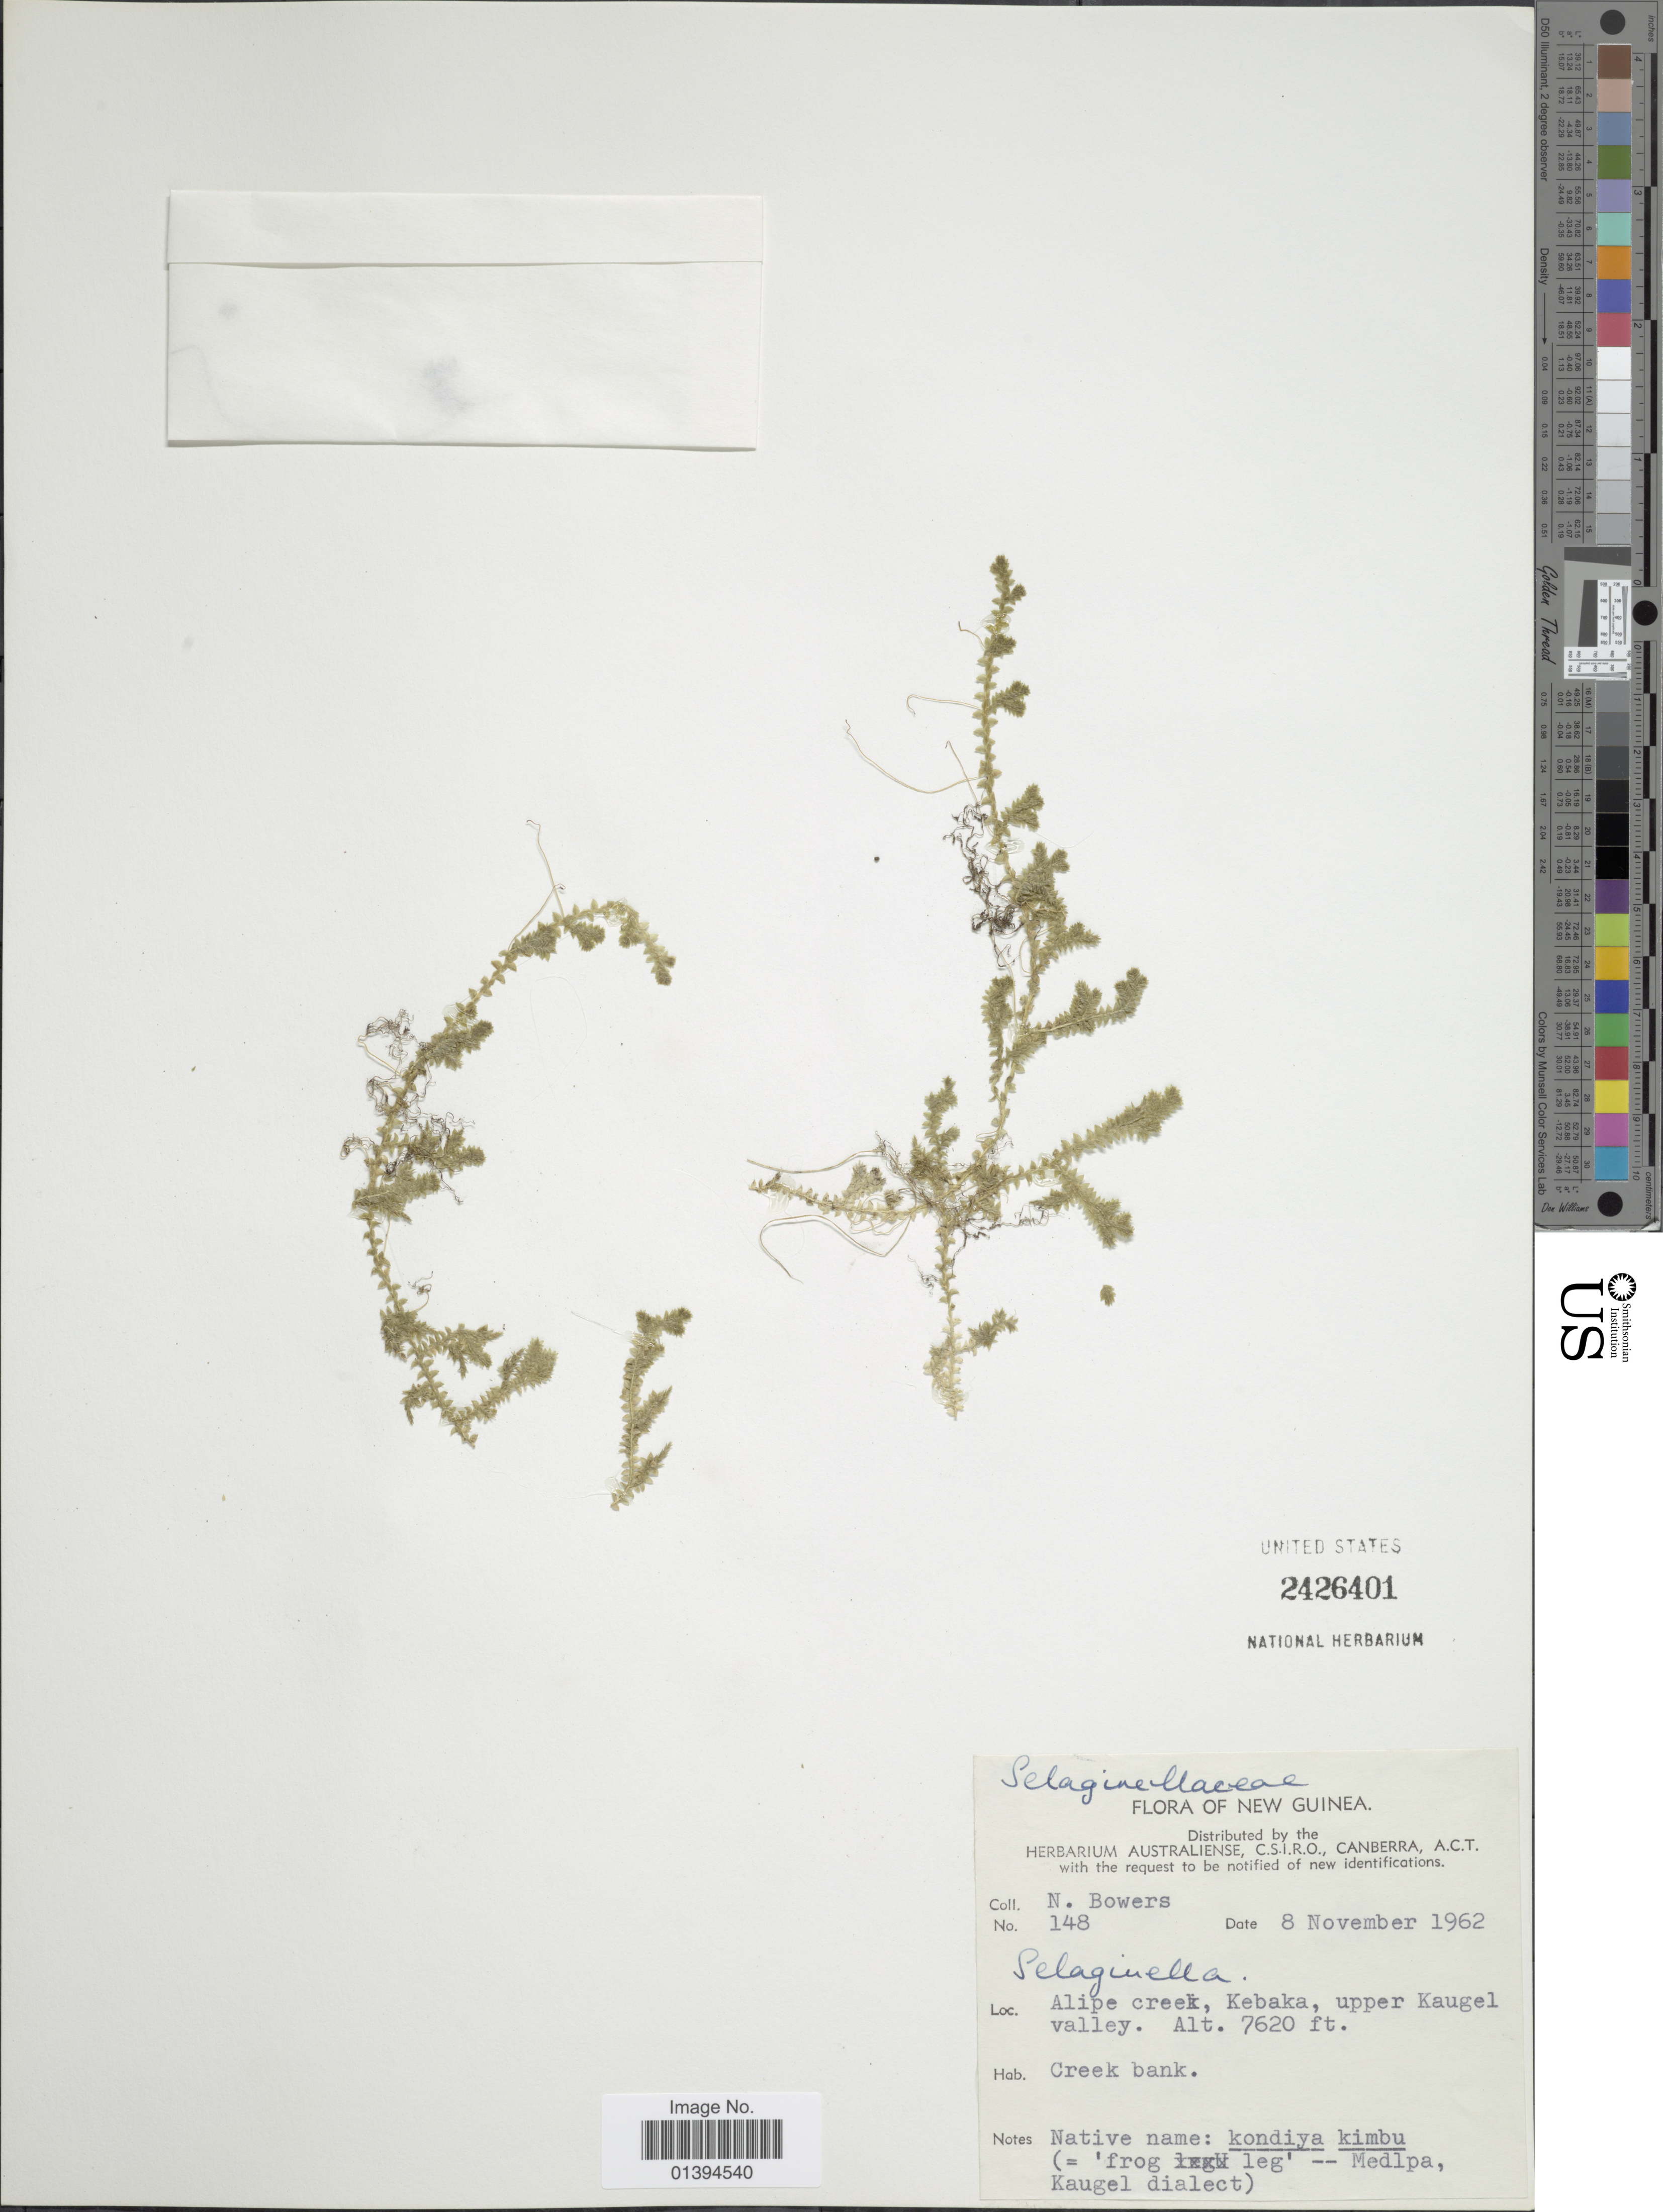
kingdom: Plantae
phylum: Tracheophyta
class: Lycopodiopsida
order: Selaginellales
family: Selaginellaceae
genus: Selaginella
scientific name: Selaginella sp.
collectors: N. Bowers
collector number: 148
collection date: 1962-11-08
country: Papua New Guinea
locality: New Guinea, Alipe Creek, Kebaka, upper Kaugel valley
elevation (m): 2323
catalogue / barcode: US 2426401